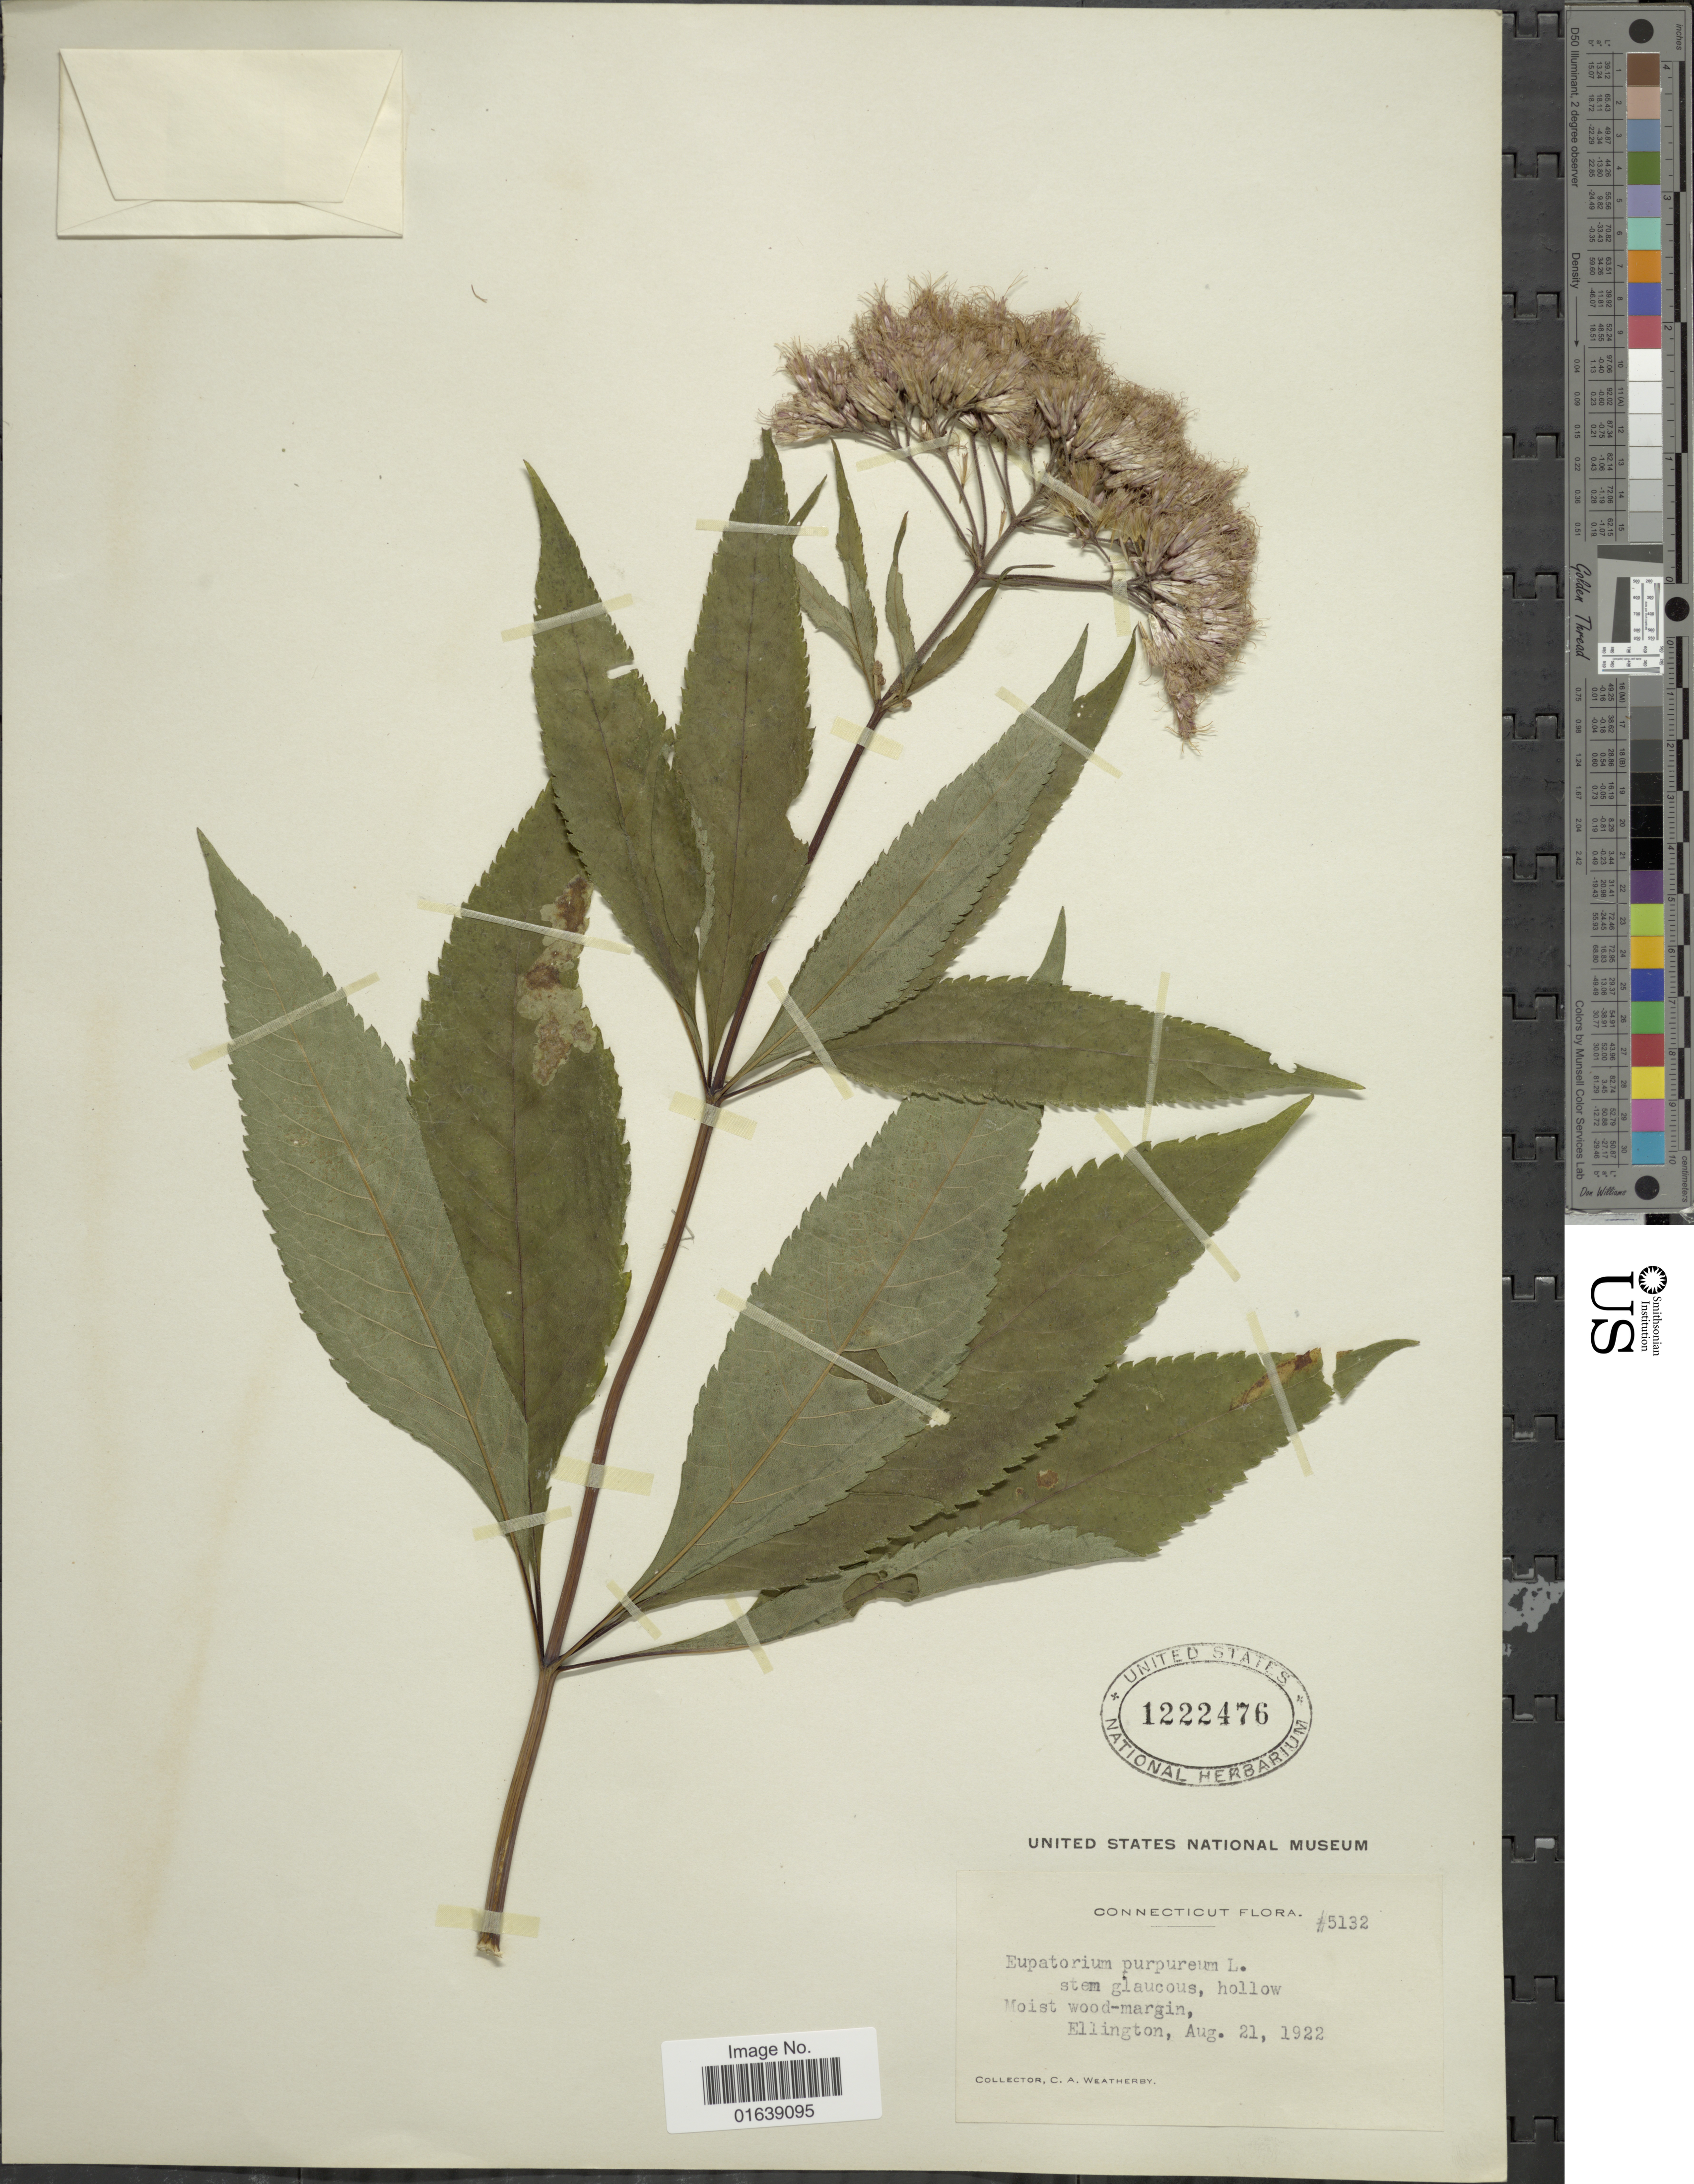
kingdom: Plantae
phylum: Tracheophyta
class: Magnoliopsida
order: Asterales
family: Asteraceae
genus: Eupatorium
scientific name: Eupatorium fistulosum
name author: Barratt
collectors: C. A. Weatherby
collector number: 5132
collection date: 1922-08-21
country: United States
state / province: Connecticut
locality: Connecticut. Moist wood-margin. Ellington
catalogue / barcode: US 1222476